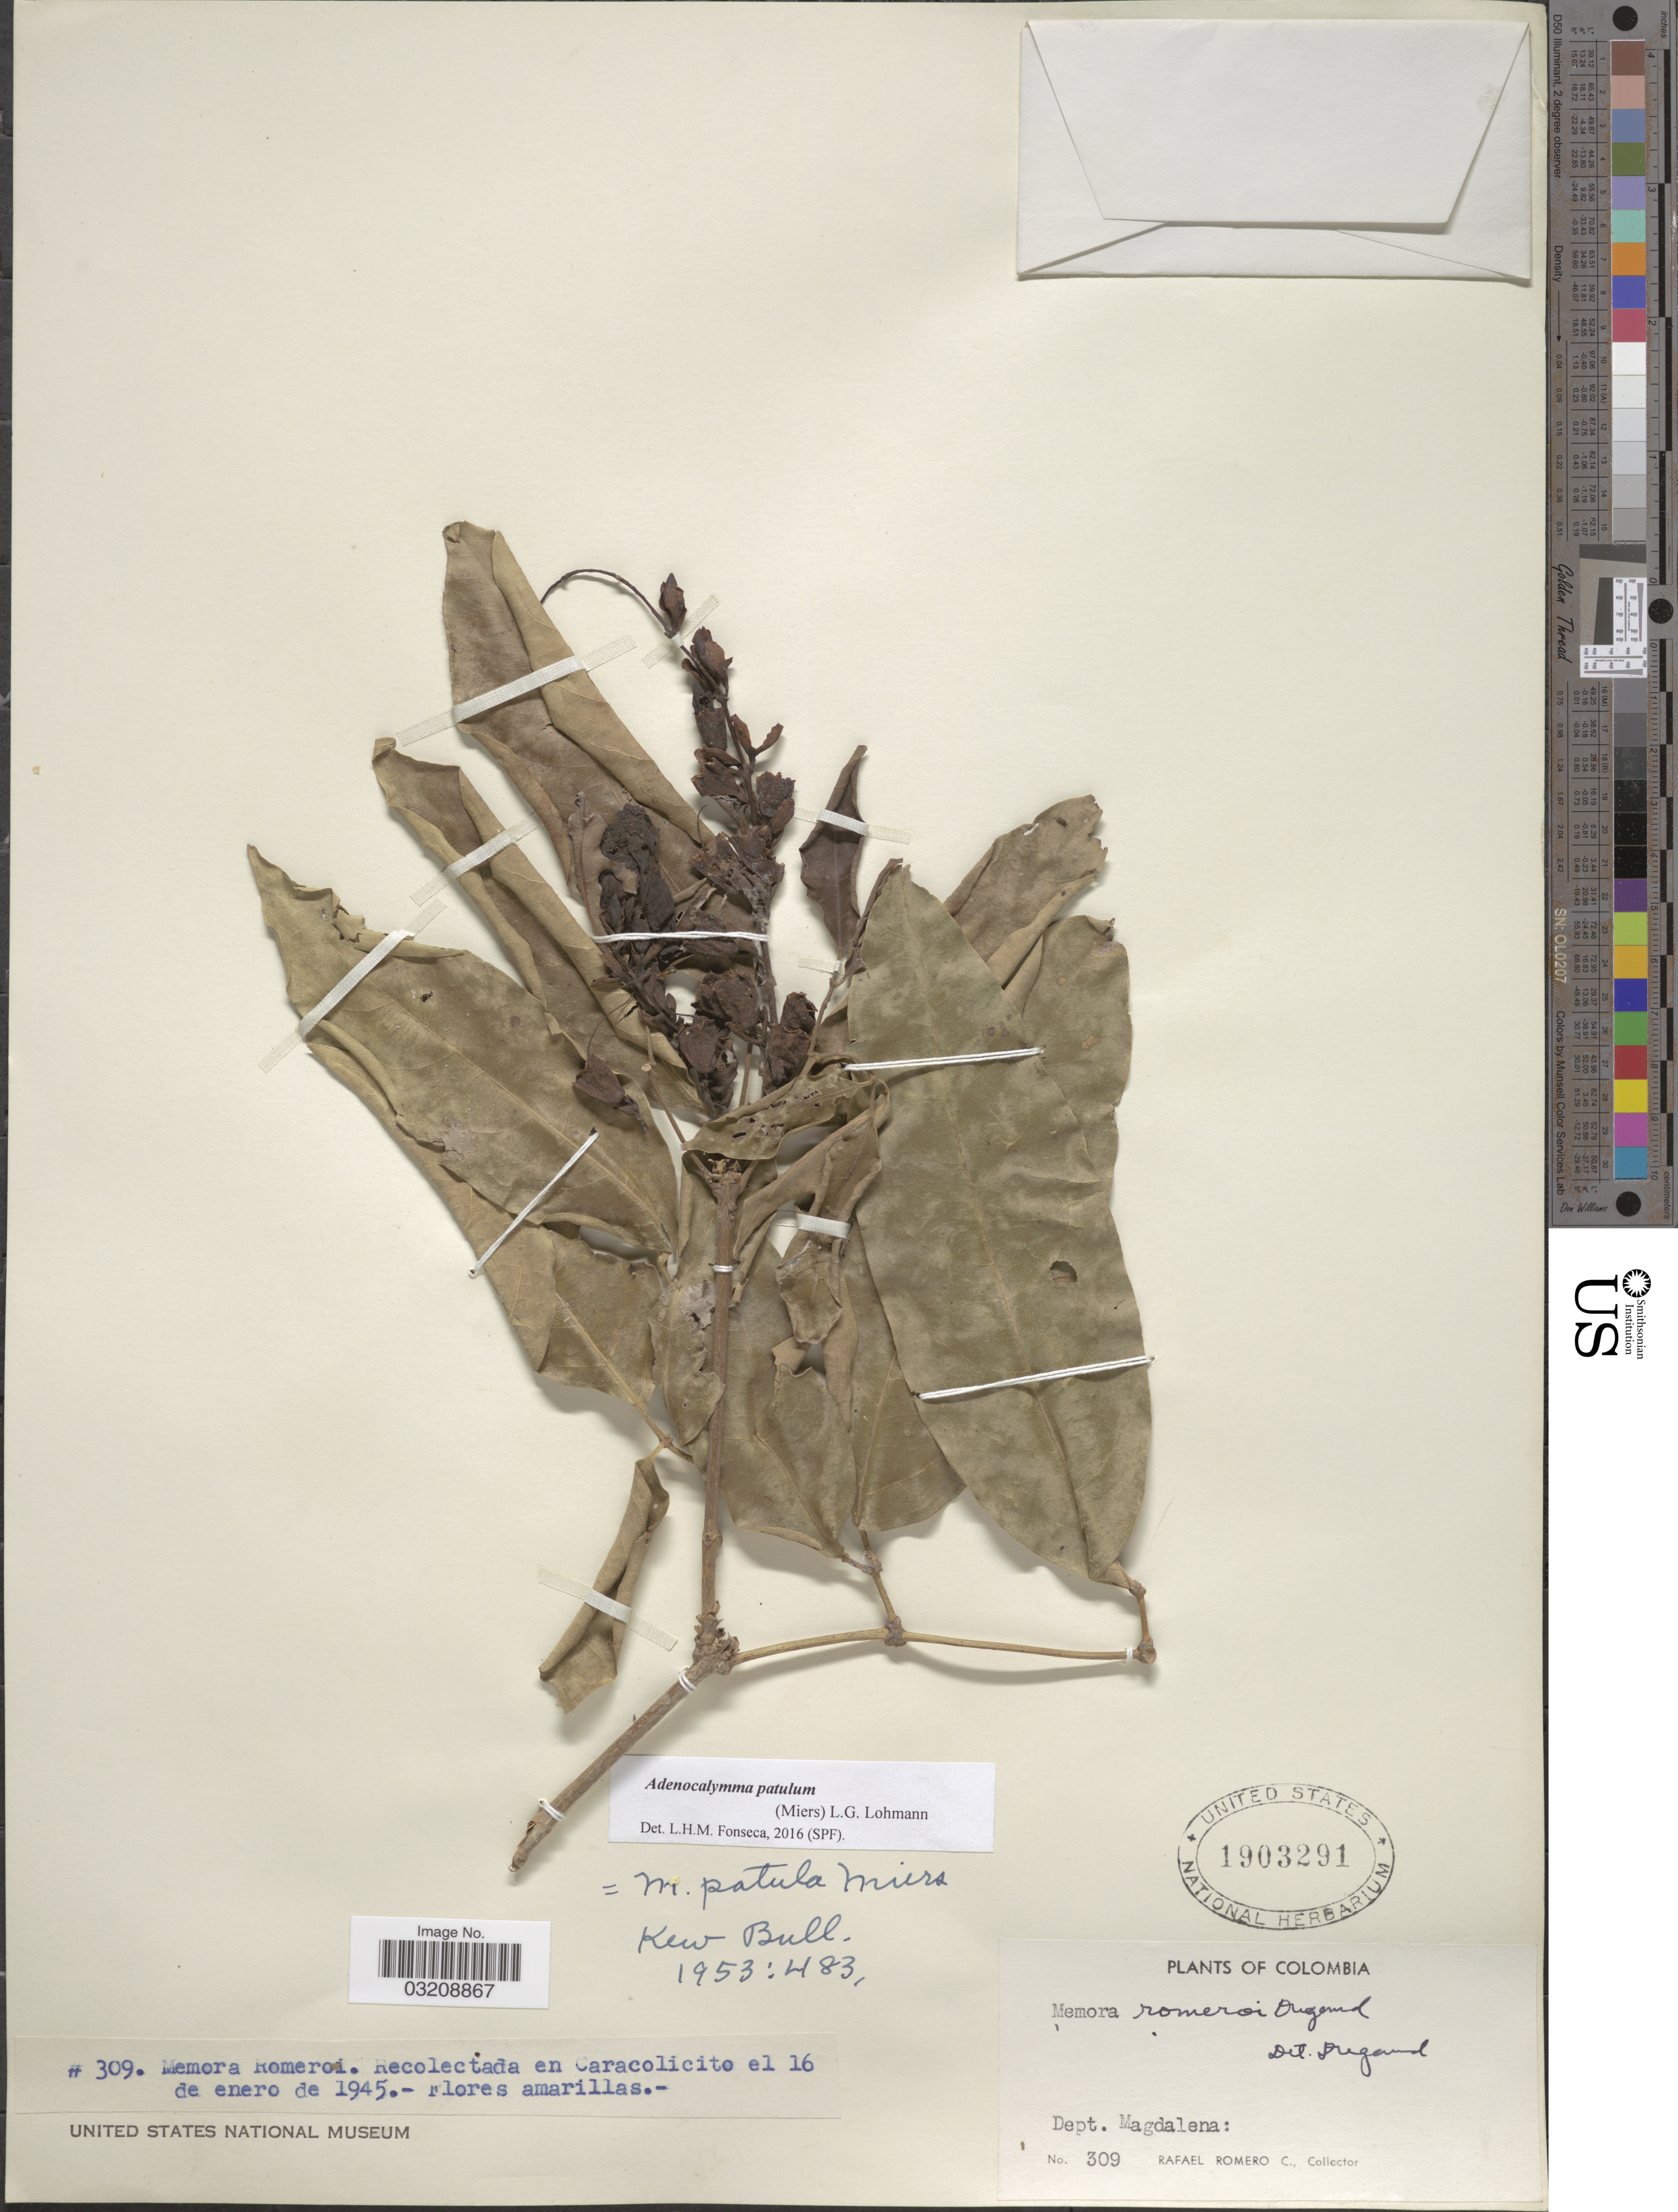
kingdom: Plantae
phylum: Tracheophyta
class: Magnoliopsida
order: Lamiales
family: Bignoniaceae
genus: Adenocalymma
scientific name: Adenocalymma patulum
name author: (Miers) L.G. Lohmann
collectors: R. Romero Castañeda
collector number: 309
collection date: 1945-01-16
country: Colombia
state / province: Magdalena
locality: Caracolicito. Dept. Magdalena.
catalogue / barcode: US 1903291